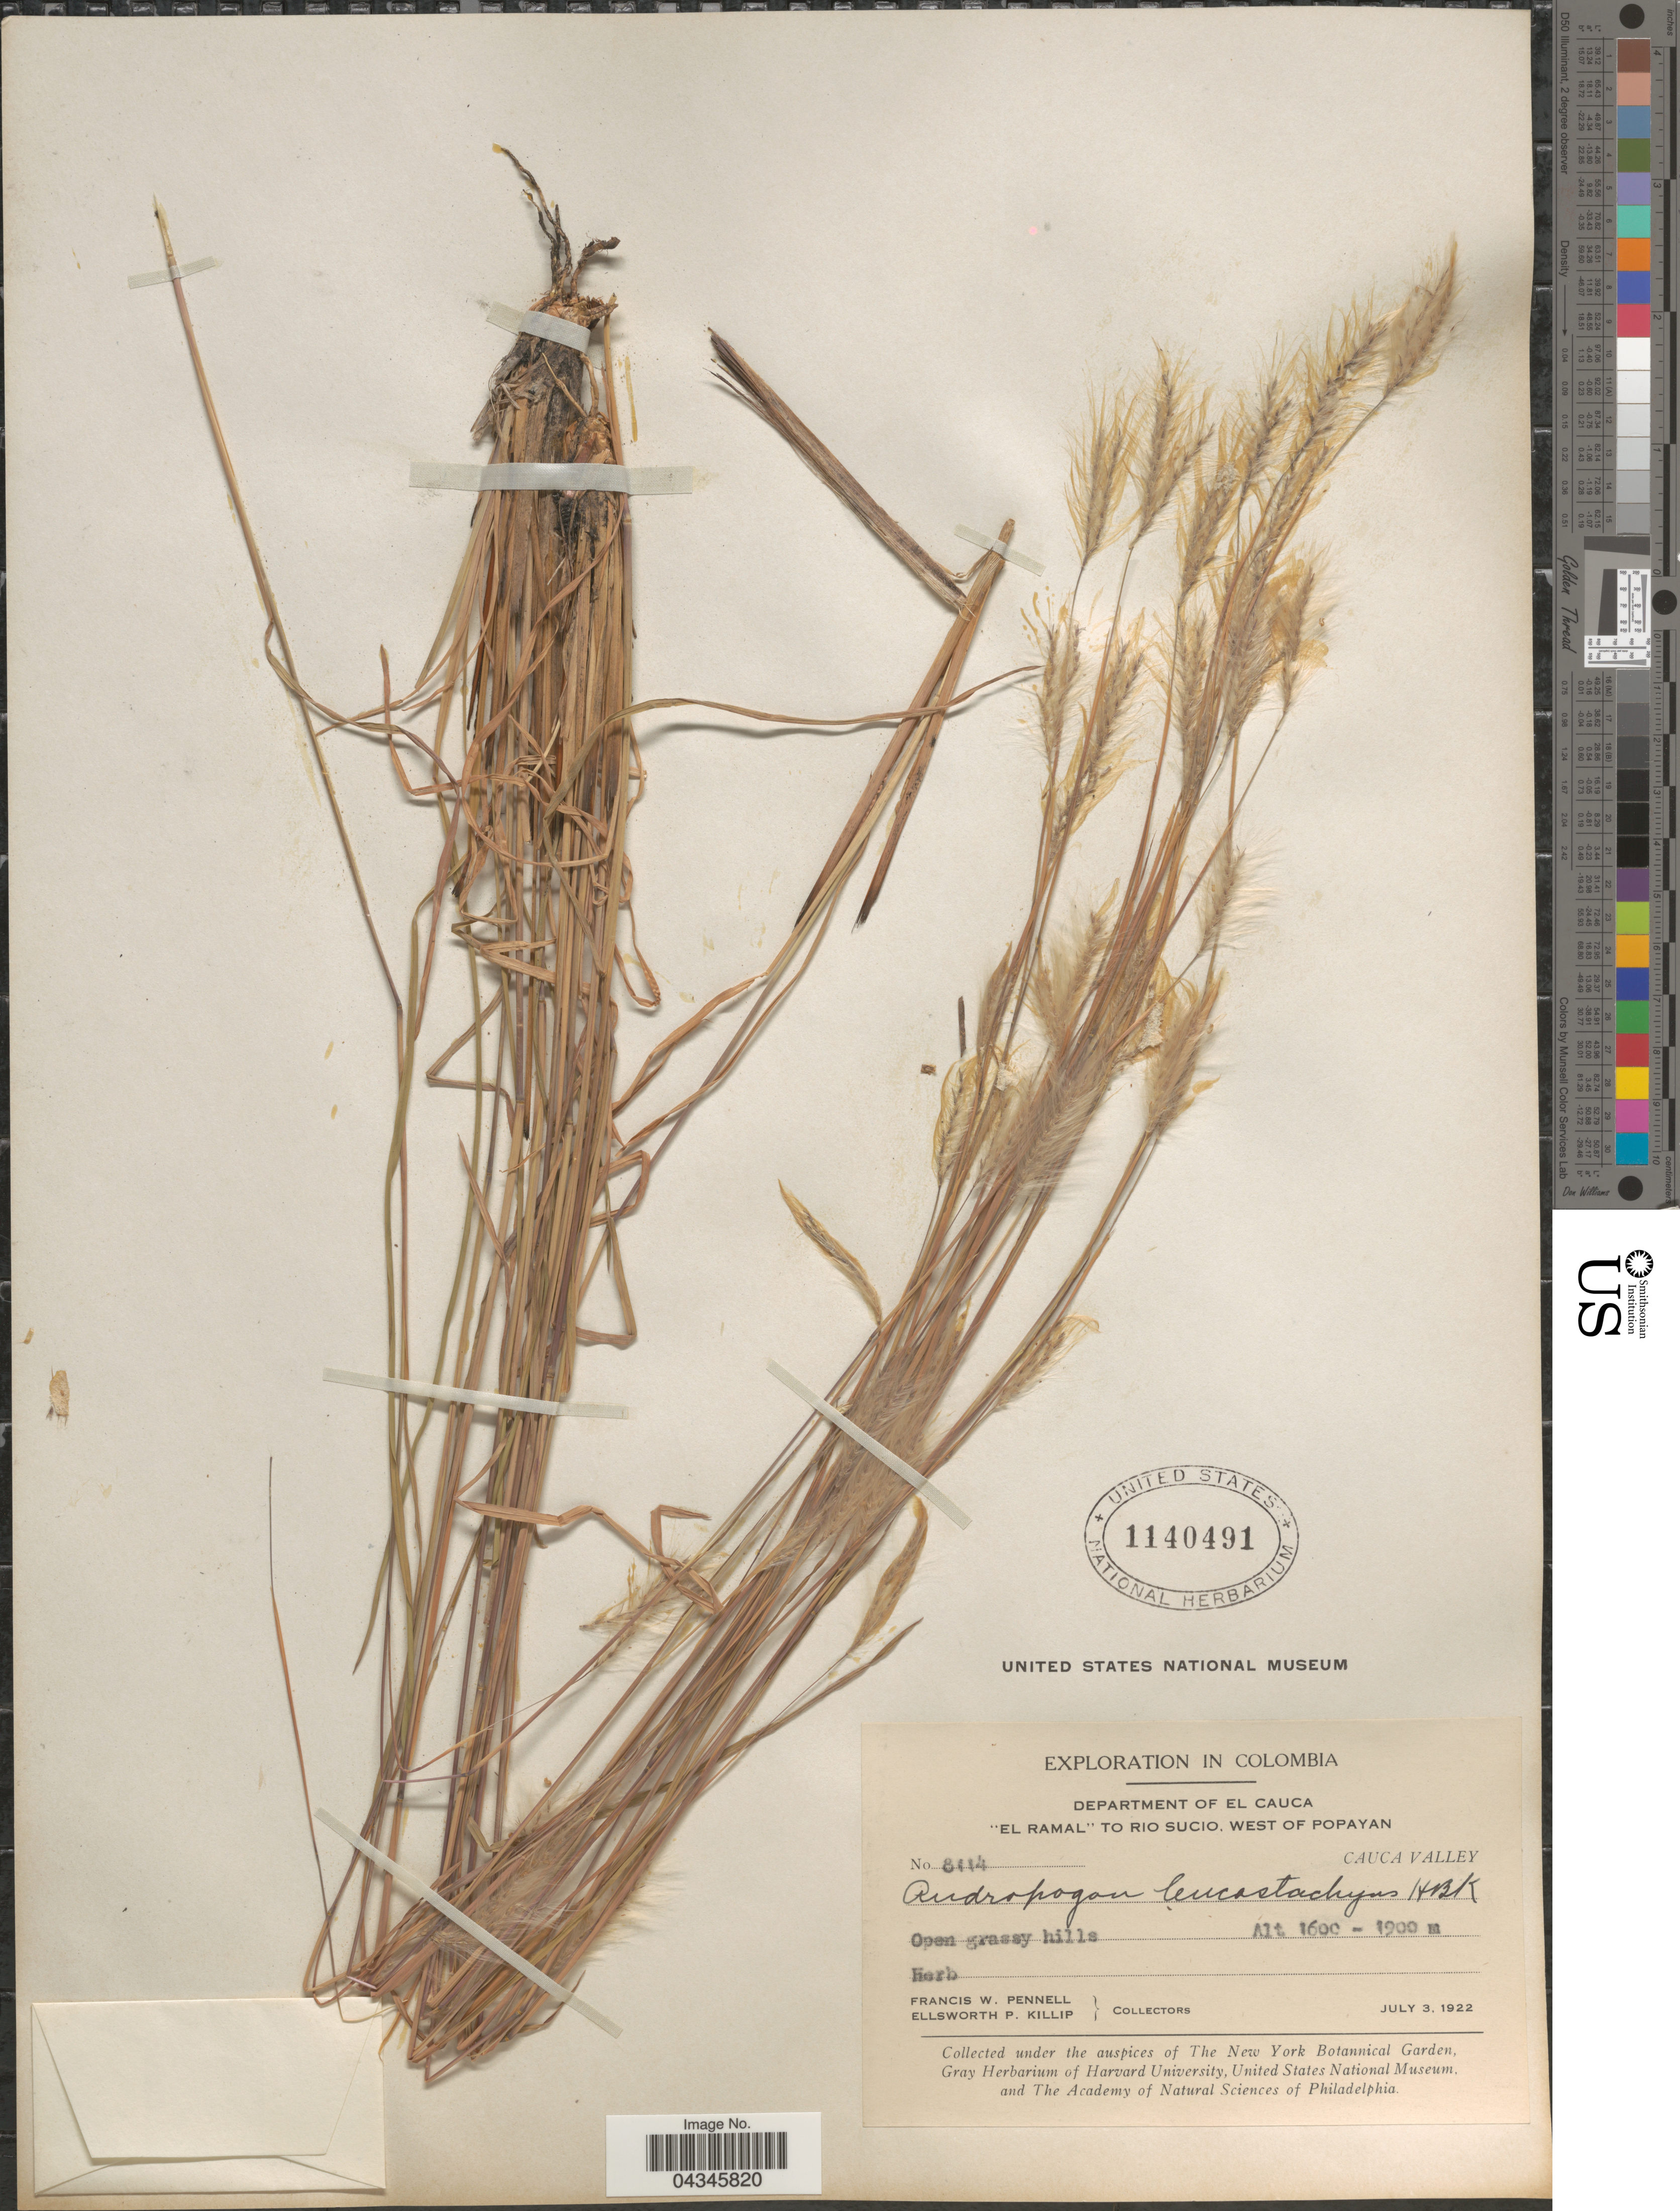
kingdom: Plantae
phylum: Tracheophyta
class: Liliopsida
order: Poales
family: Poaceae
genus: Andropogon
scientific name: Andropogon leucostachyus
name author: Kunth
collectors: F. W. Pennell & E. P. Killip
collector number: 8114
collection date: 1922-07-03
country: Colombia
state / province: Cauca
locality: Exploration in Colombia. Department of El Cauca. "El Ramal" to Rio Sucio, West of Popayan. Cauca Valley. Open grassy hills.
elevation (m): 1600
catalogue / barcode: US 1140491